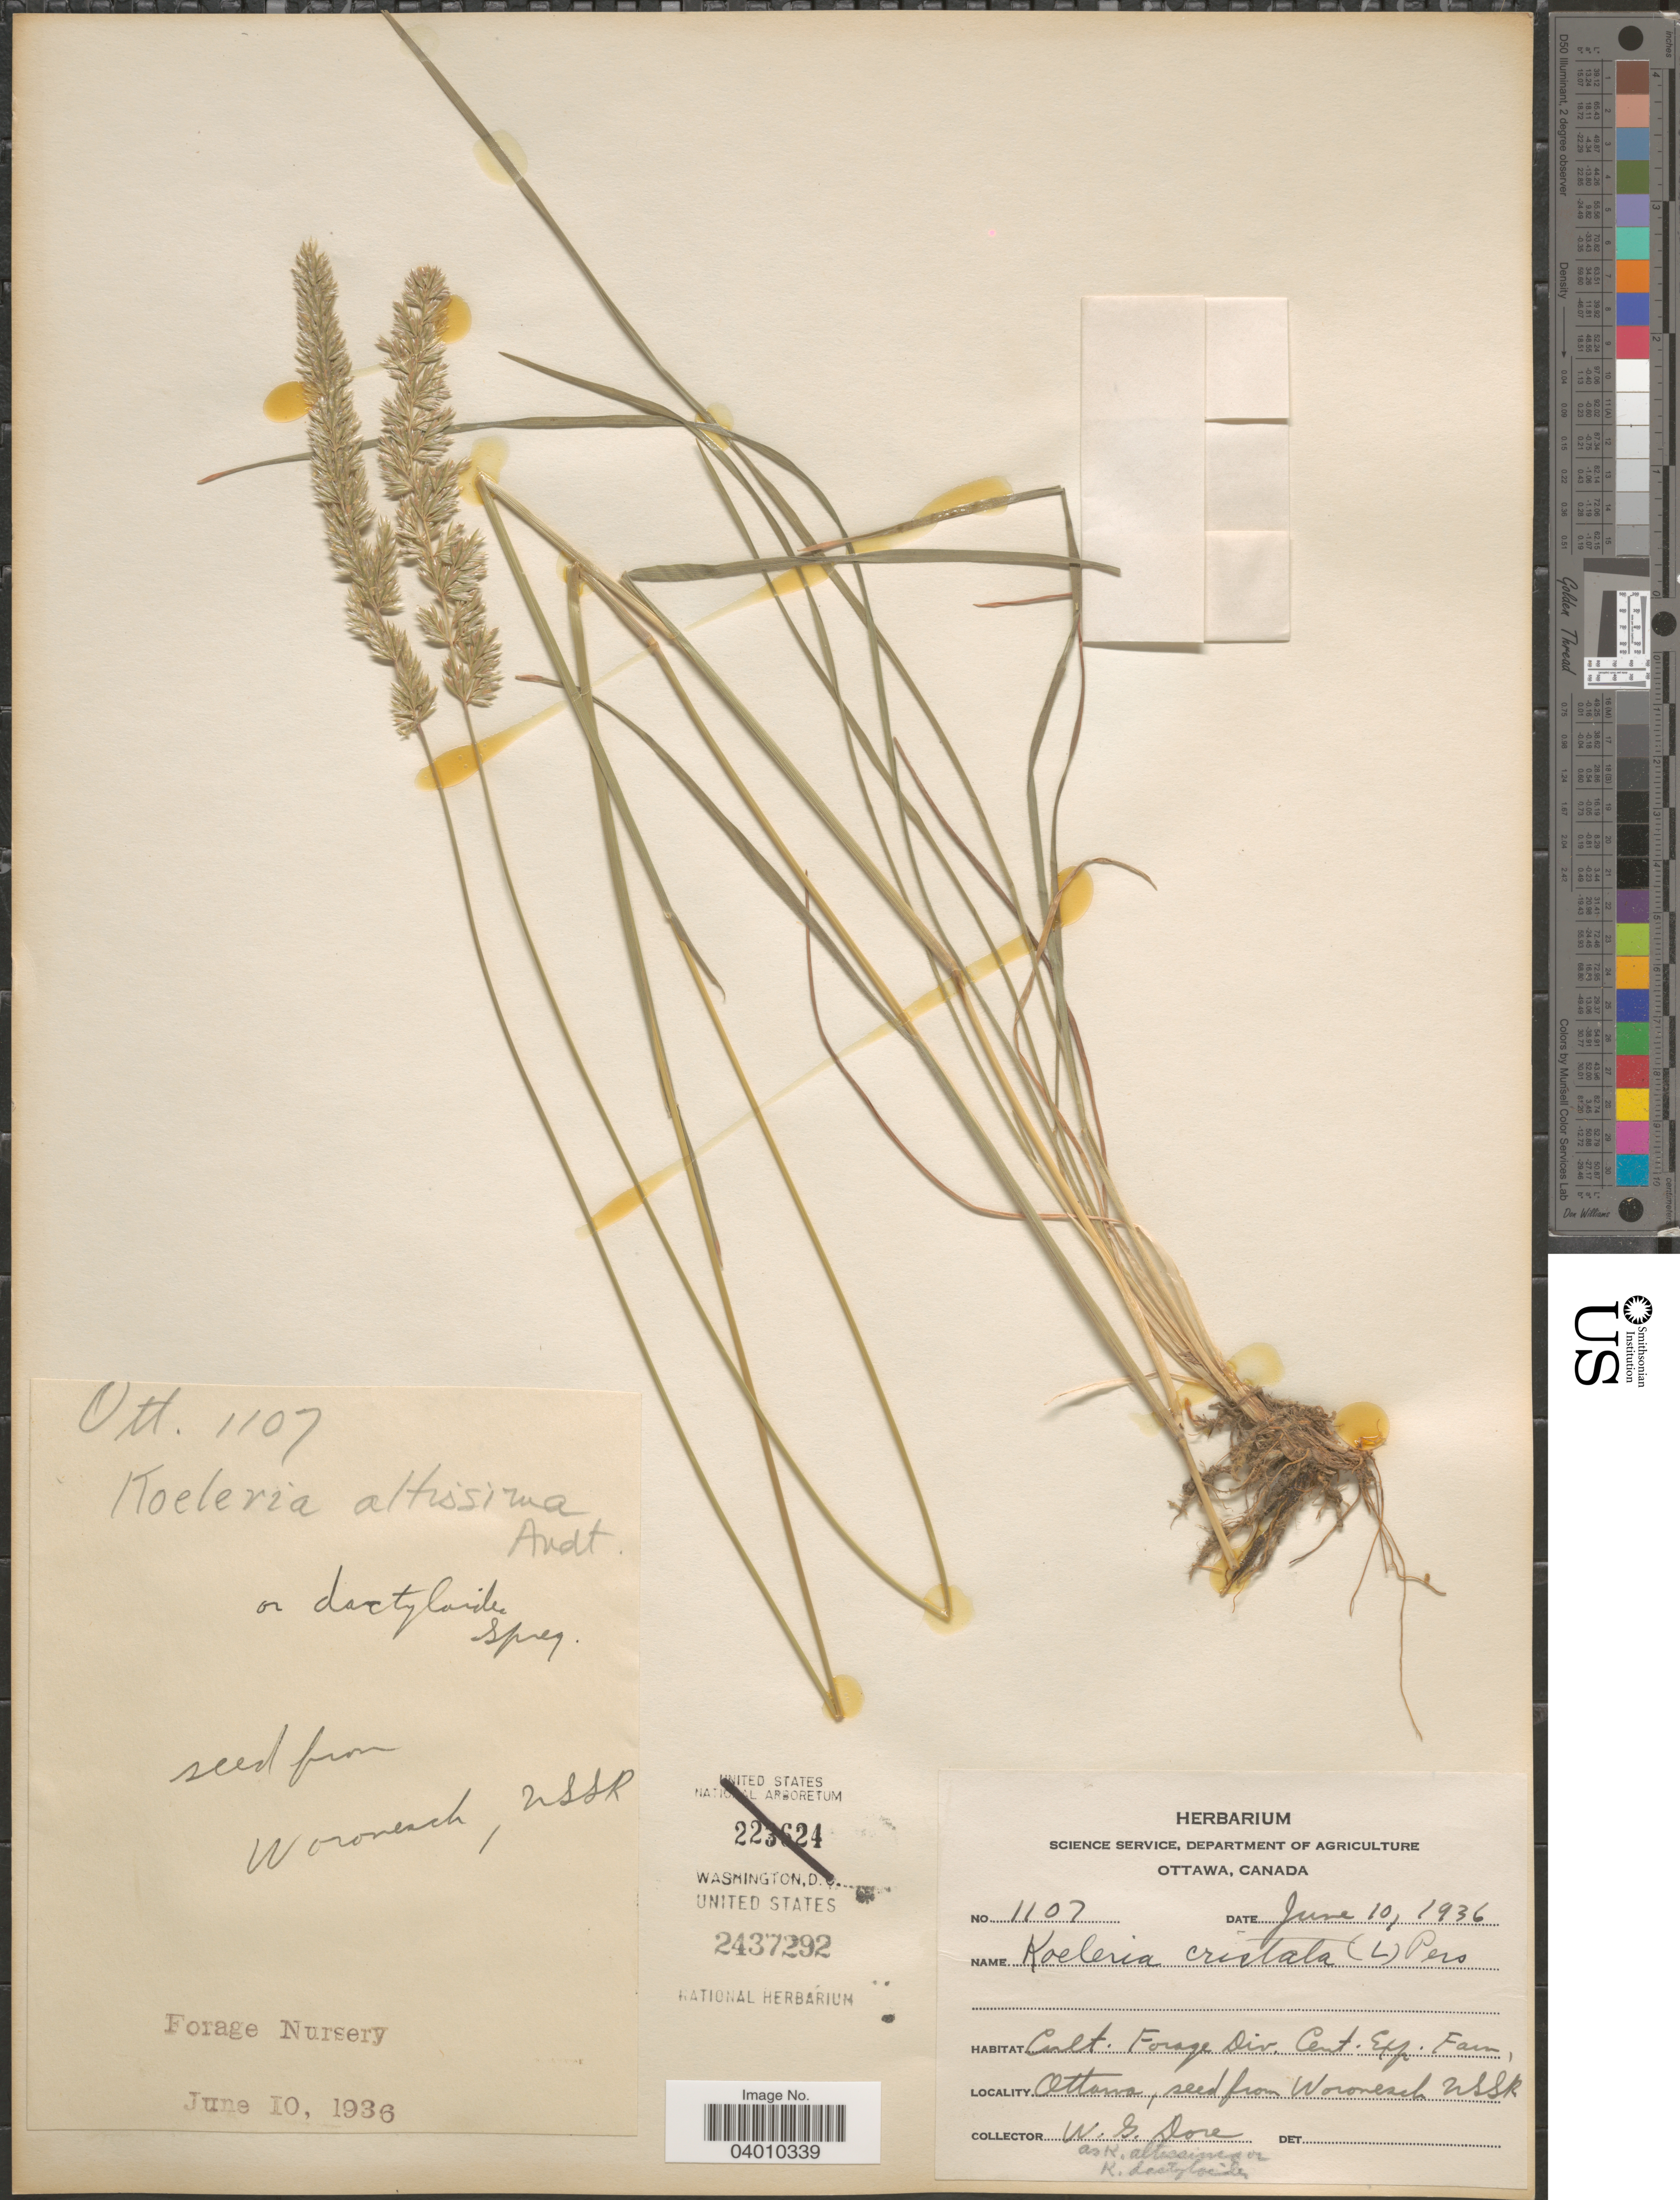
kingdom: Plantae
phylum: Tracheophyta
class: Liliopsida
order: Poales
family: Poaceae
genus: Koeleria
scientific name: Koeleria cristata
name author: (L.) Pers.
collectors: W. Dore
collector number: Ott 1107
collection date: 1936-06-10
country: Canada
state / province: Ontario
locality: Forage Div. Cent. Exp. Farm. Ottawa. Forage Nursery.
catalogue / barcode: US 2437292